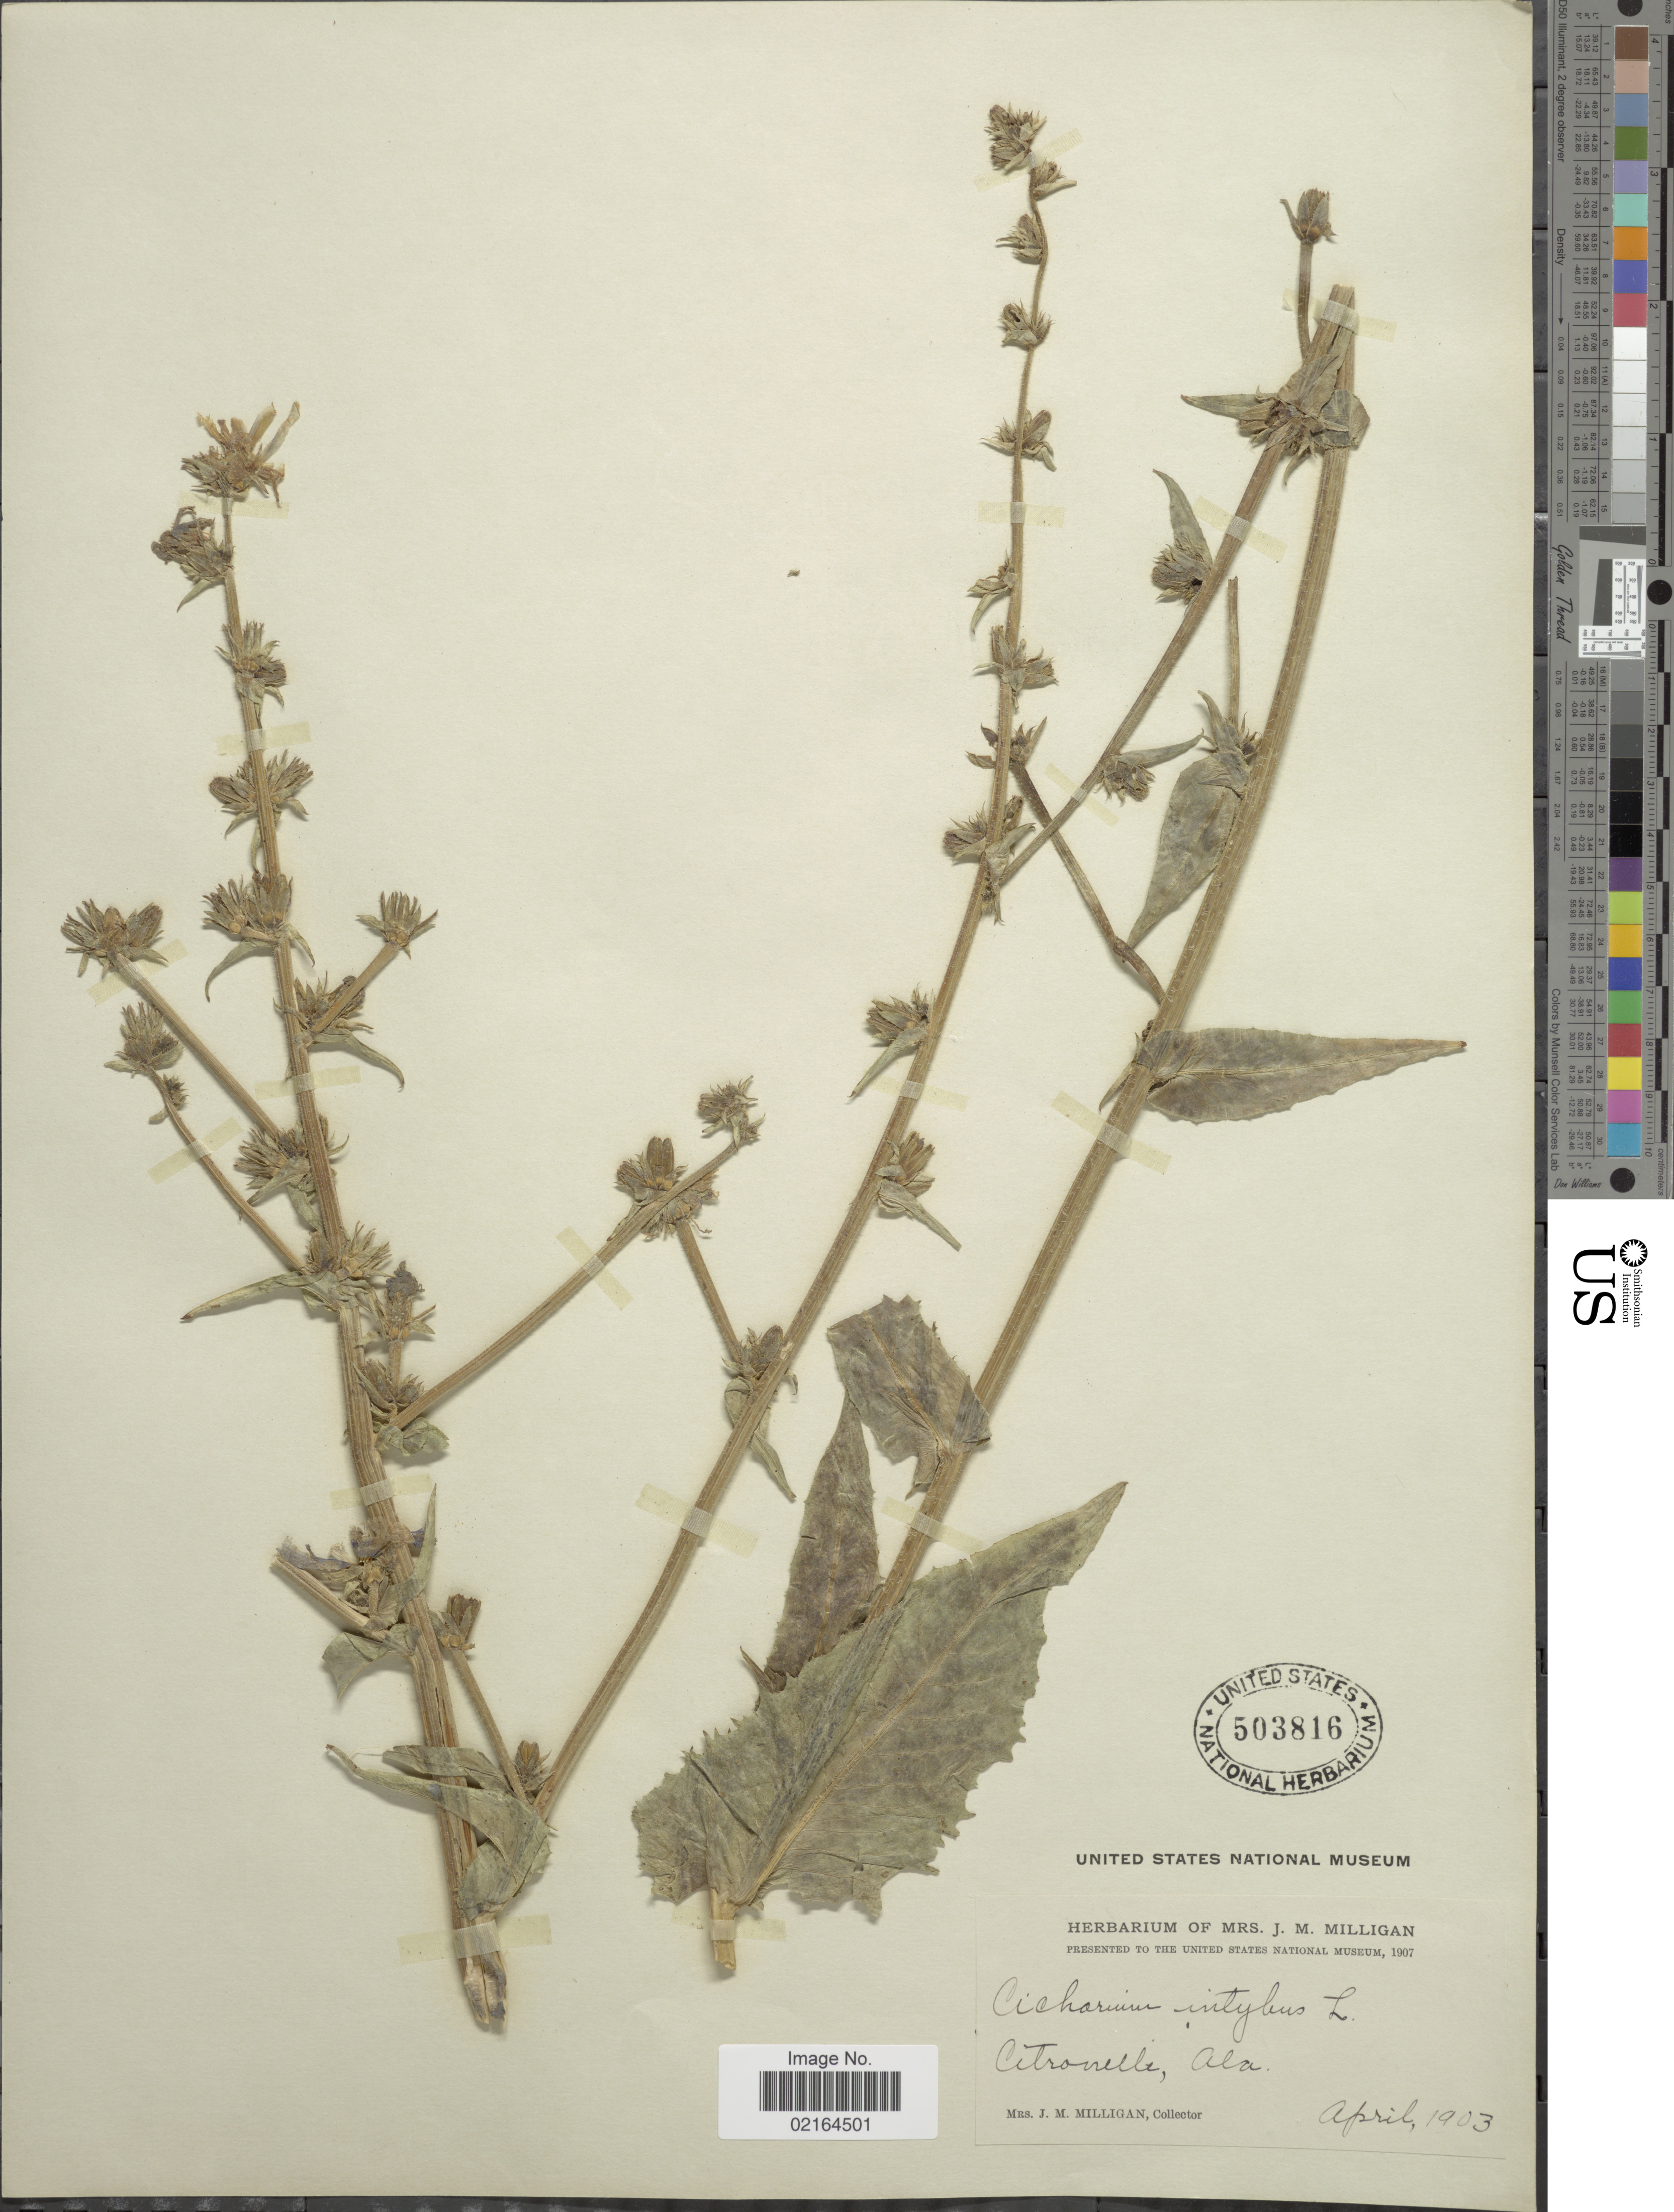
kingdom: Plantae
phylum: Tracheophyta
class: Magnoliopsida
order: Asterales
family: Asteraceae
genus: Cichorium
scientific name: Cichorium intybus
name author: L.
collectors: J. Milligan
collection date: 1903-04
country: United States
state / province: Alabama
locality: Citronelle, Ala.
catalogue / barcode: US 503816